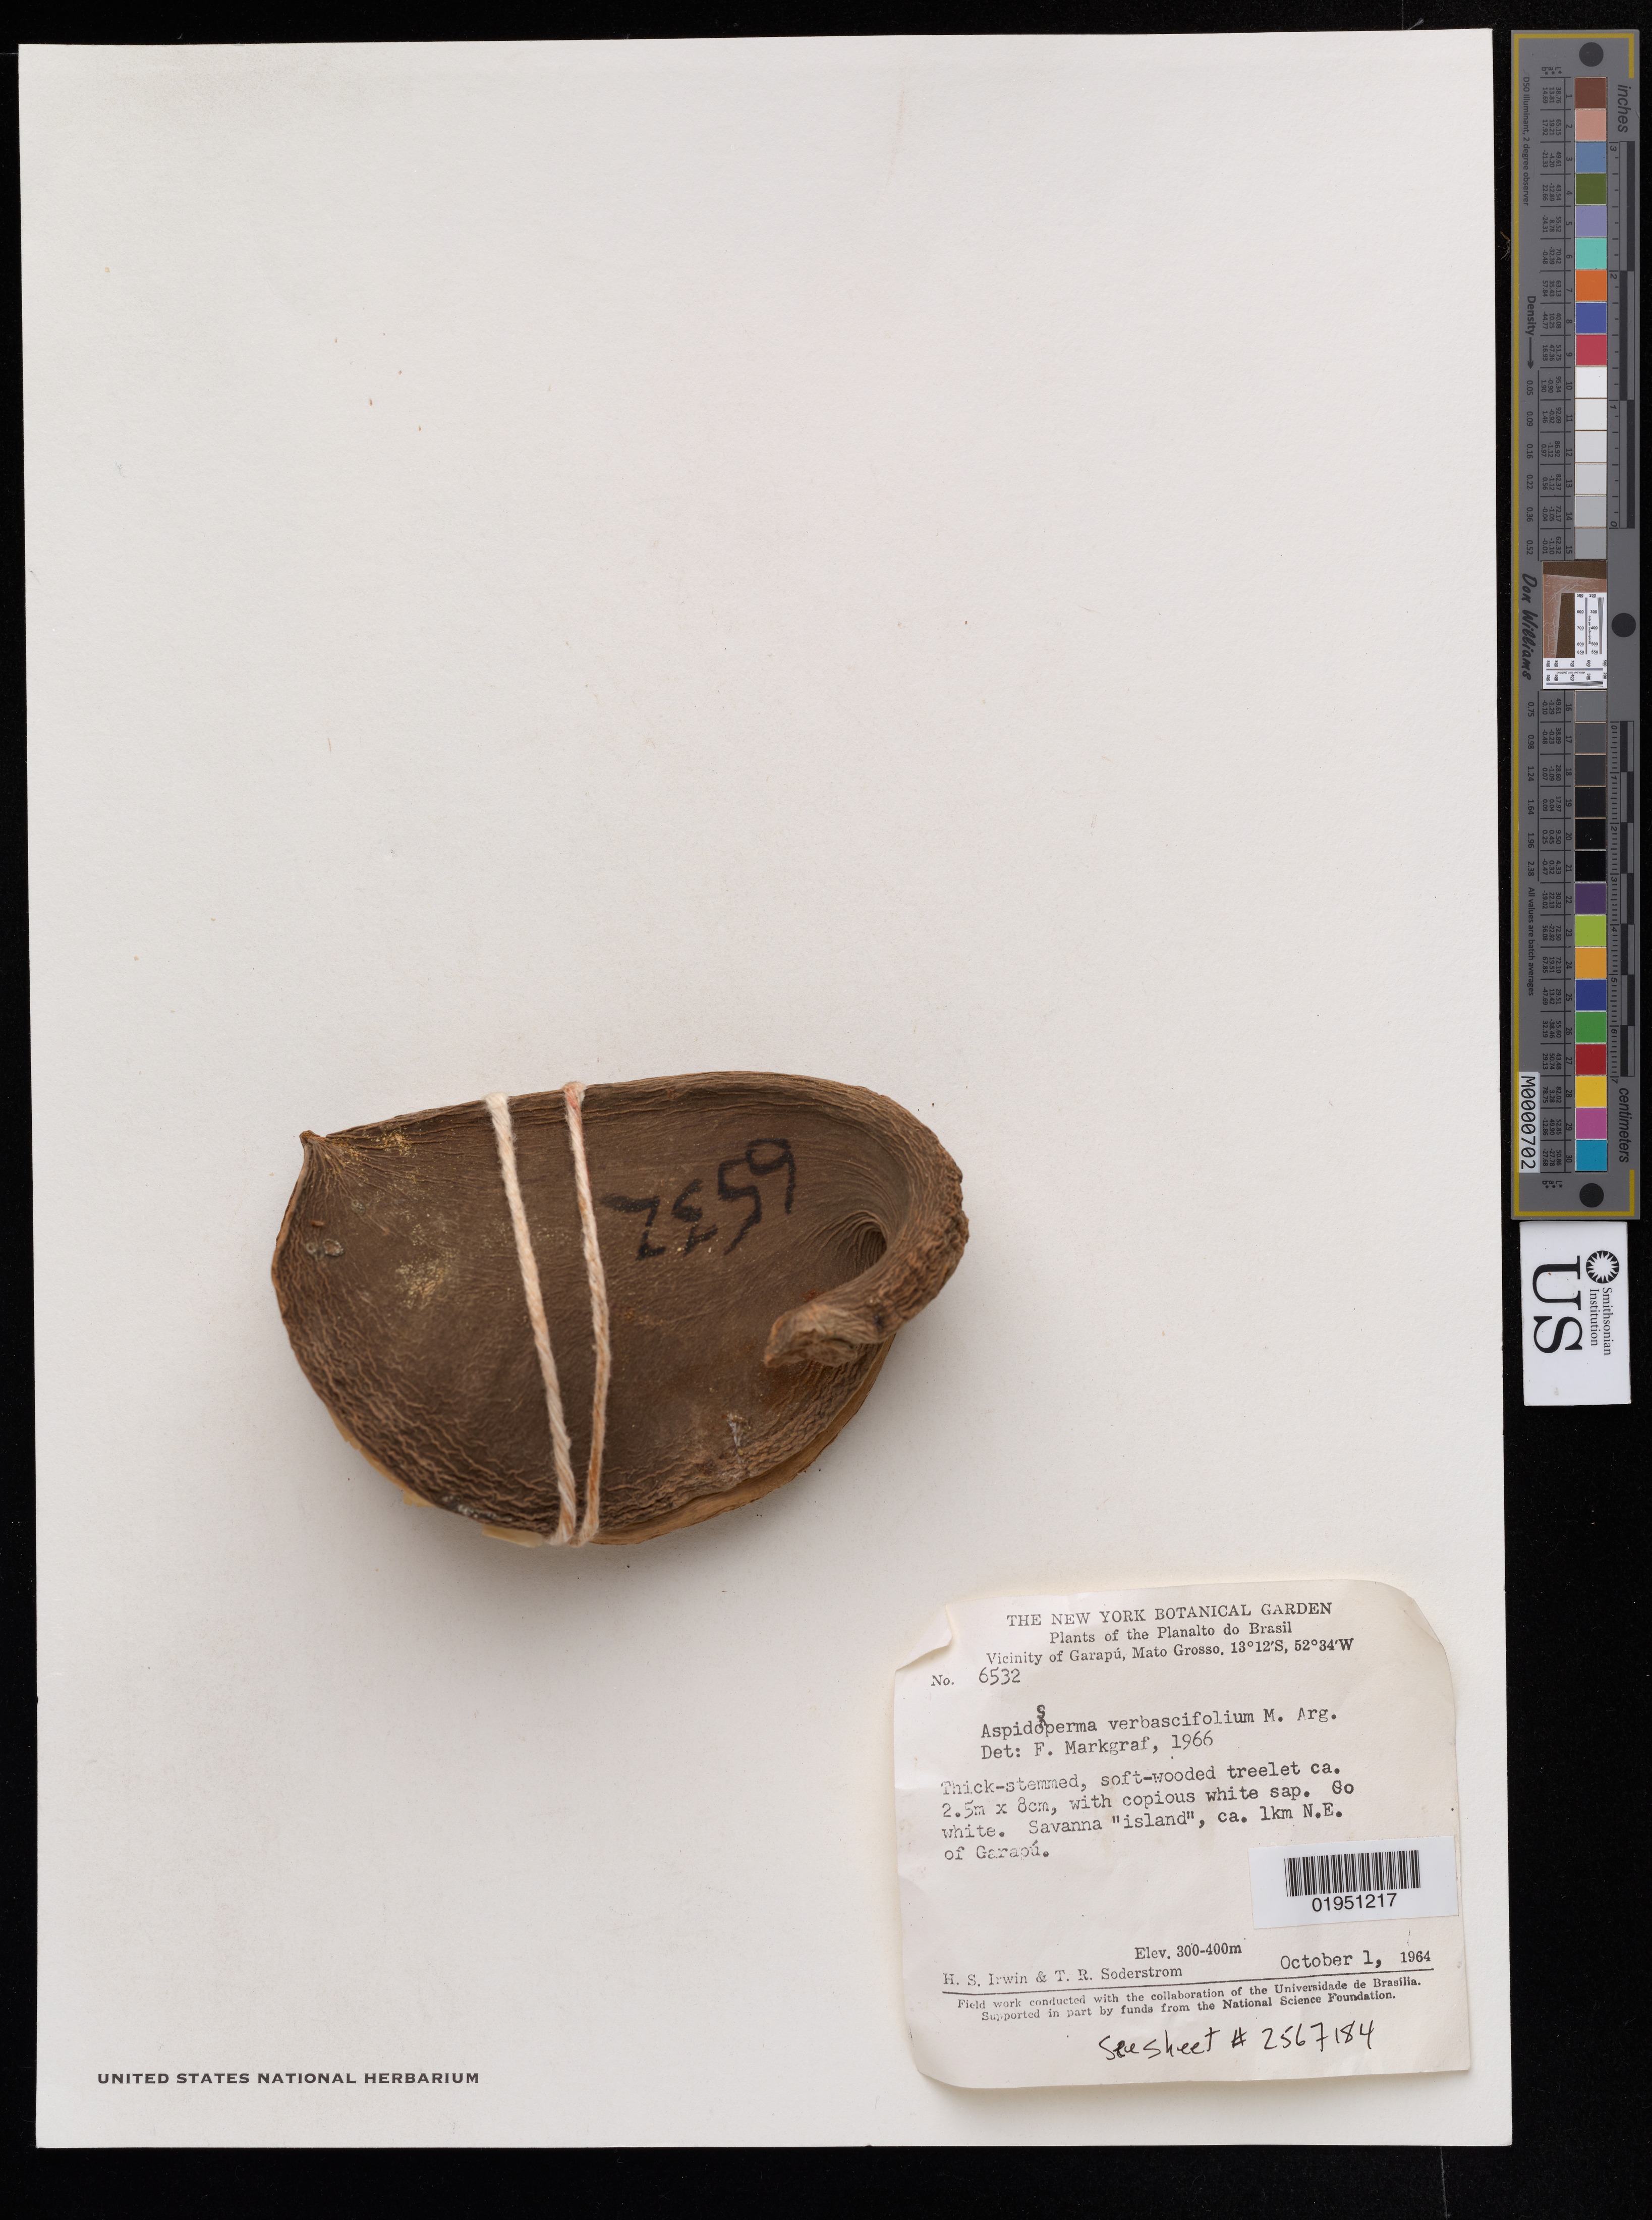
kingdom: Plantae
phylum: Tracheophyta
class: Magnoliopsida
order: Gentianales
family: Apocynaceae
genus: Aspidosperma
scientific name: Aspidosperma verbascifolium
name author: Müll. Arg.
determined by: Markgraf, Friedrich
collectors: H. Irwin & T. R. Soderstrom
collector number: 6532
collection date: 1964-10-01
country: Brazil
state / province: Mato Grosso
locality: Planalto do Brasil. Vicinity of Garapú. Ca. 1 km N. E. of Garapú.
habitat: Savanna "island"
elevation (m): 300